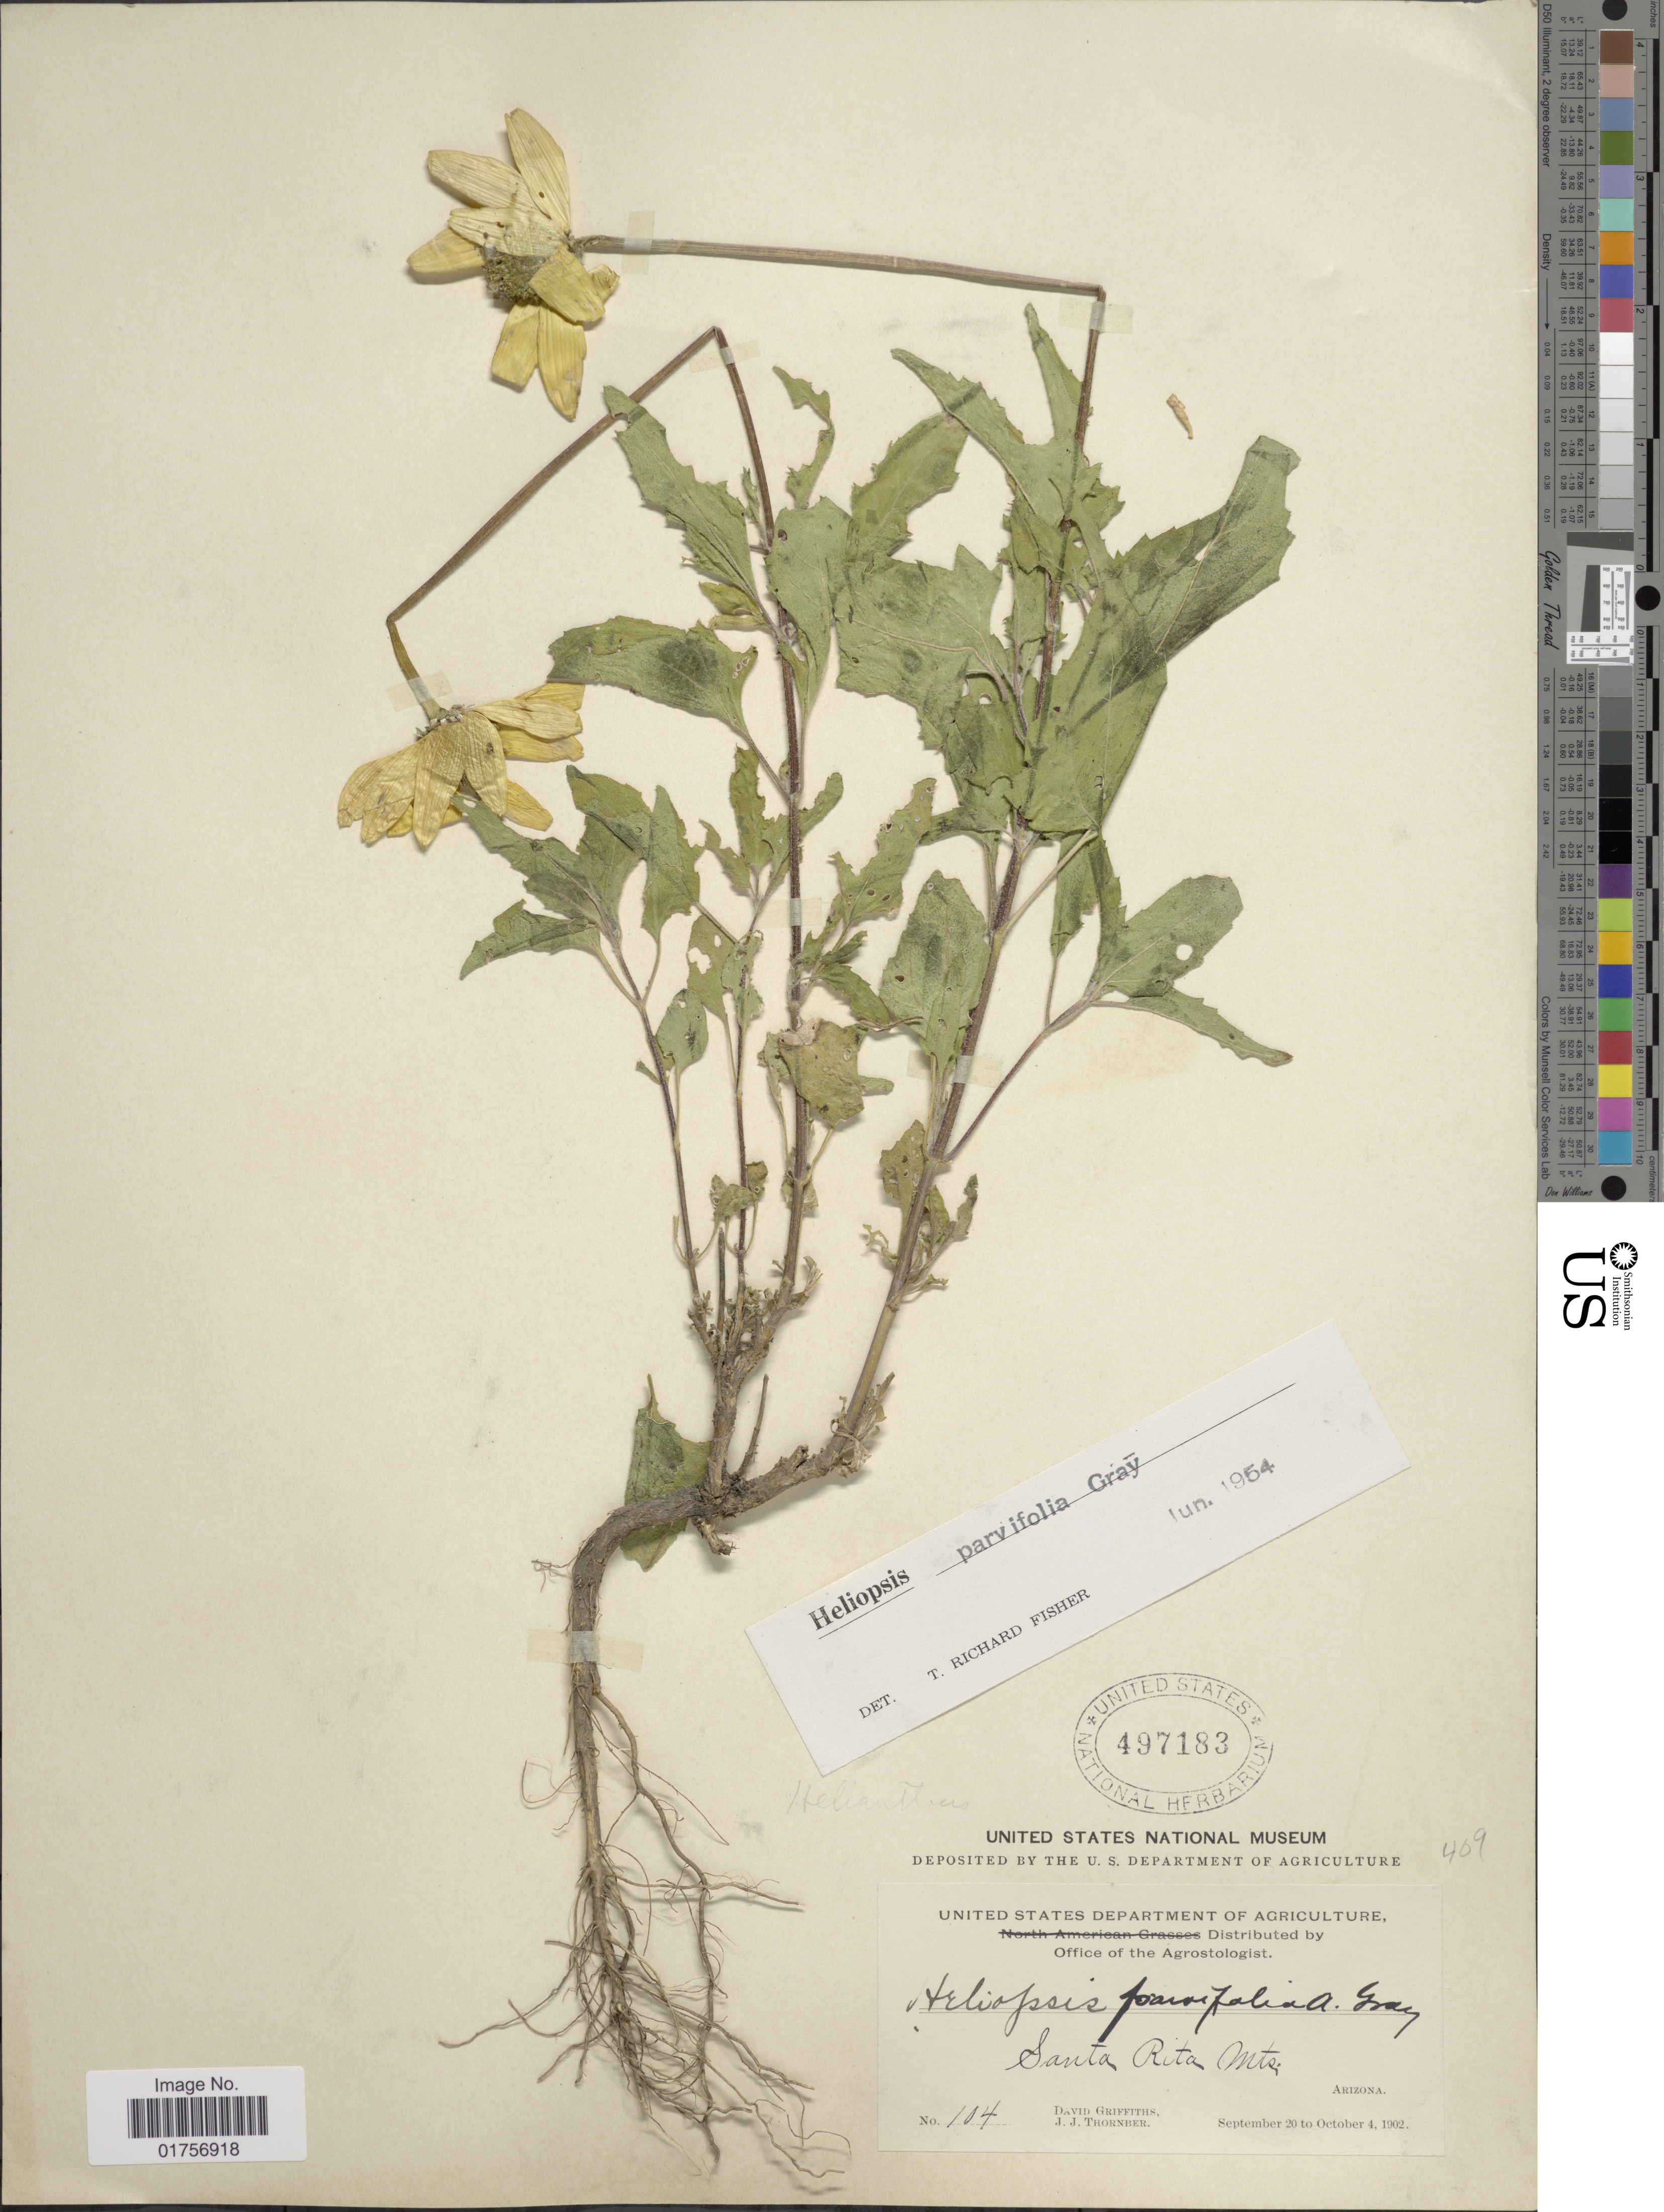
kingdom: Plantae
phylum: Tracheophyta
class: Magnoliopsida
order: Asterales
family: Asteraceae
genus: Heliopsis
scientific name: Heliopsis parvifolia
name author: A. Gray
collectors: D. Griffiths & J. Thornber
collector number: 104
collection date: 1902-09-20/1902-10-04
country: United States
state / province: Arizona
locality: Santa Rita Mts.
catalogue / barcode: US 497183